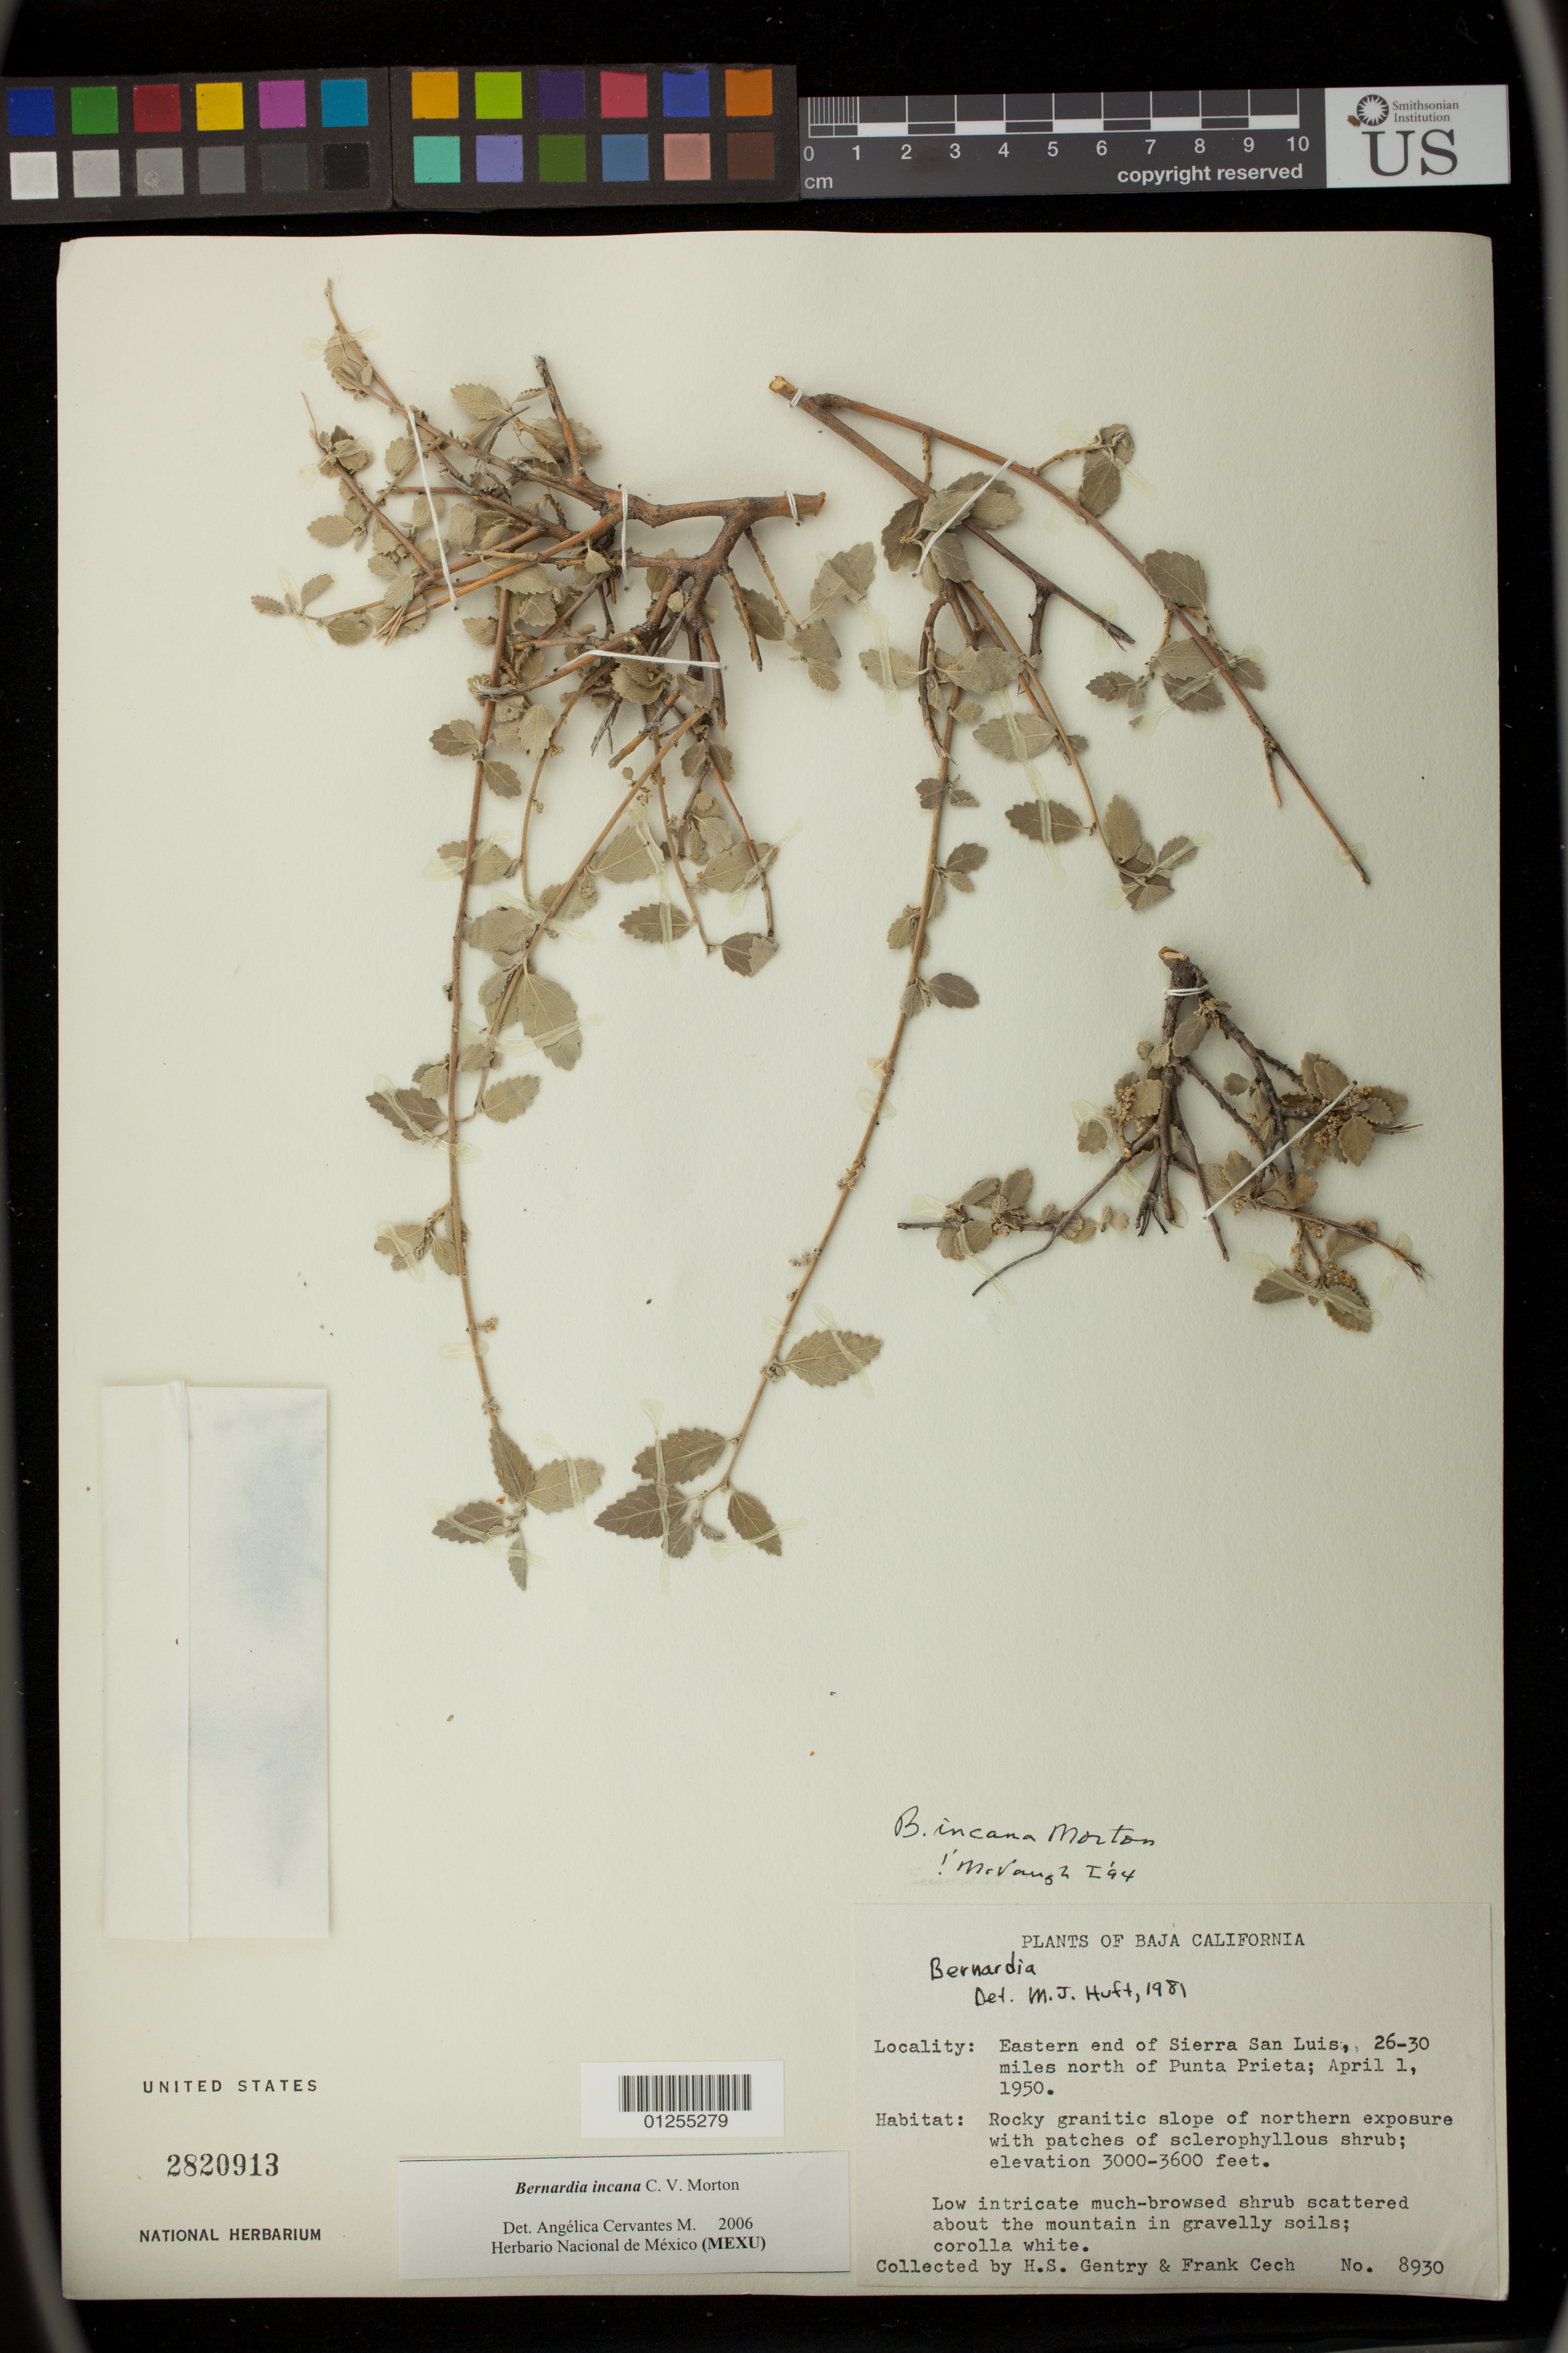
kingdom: Plantae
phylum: Tracheophyta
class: Magnoliopsida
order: Malpighiales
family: Euphorbiaceae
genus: Bernardia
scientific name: Bernardia incana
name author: C.V. Morton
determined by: Cervantes Maldonado, A.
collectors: H. S. Gentry & F. Cech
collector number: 8930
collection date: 1950-04-01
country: Mexico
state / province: Baja California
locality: Eastern end of Sierra San Luis 26-30 miles north of Punta Prieta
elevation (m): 914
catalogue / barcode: US 2820913